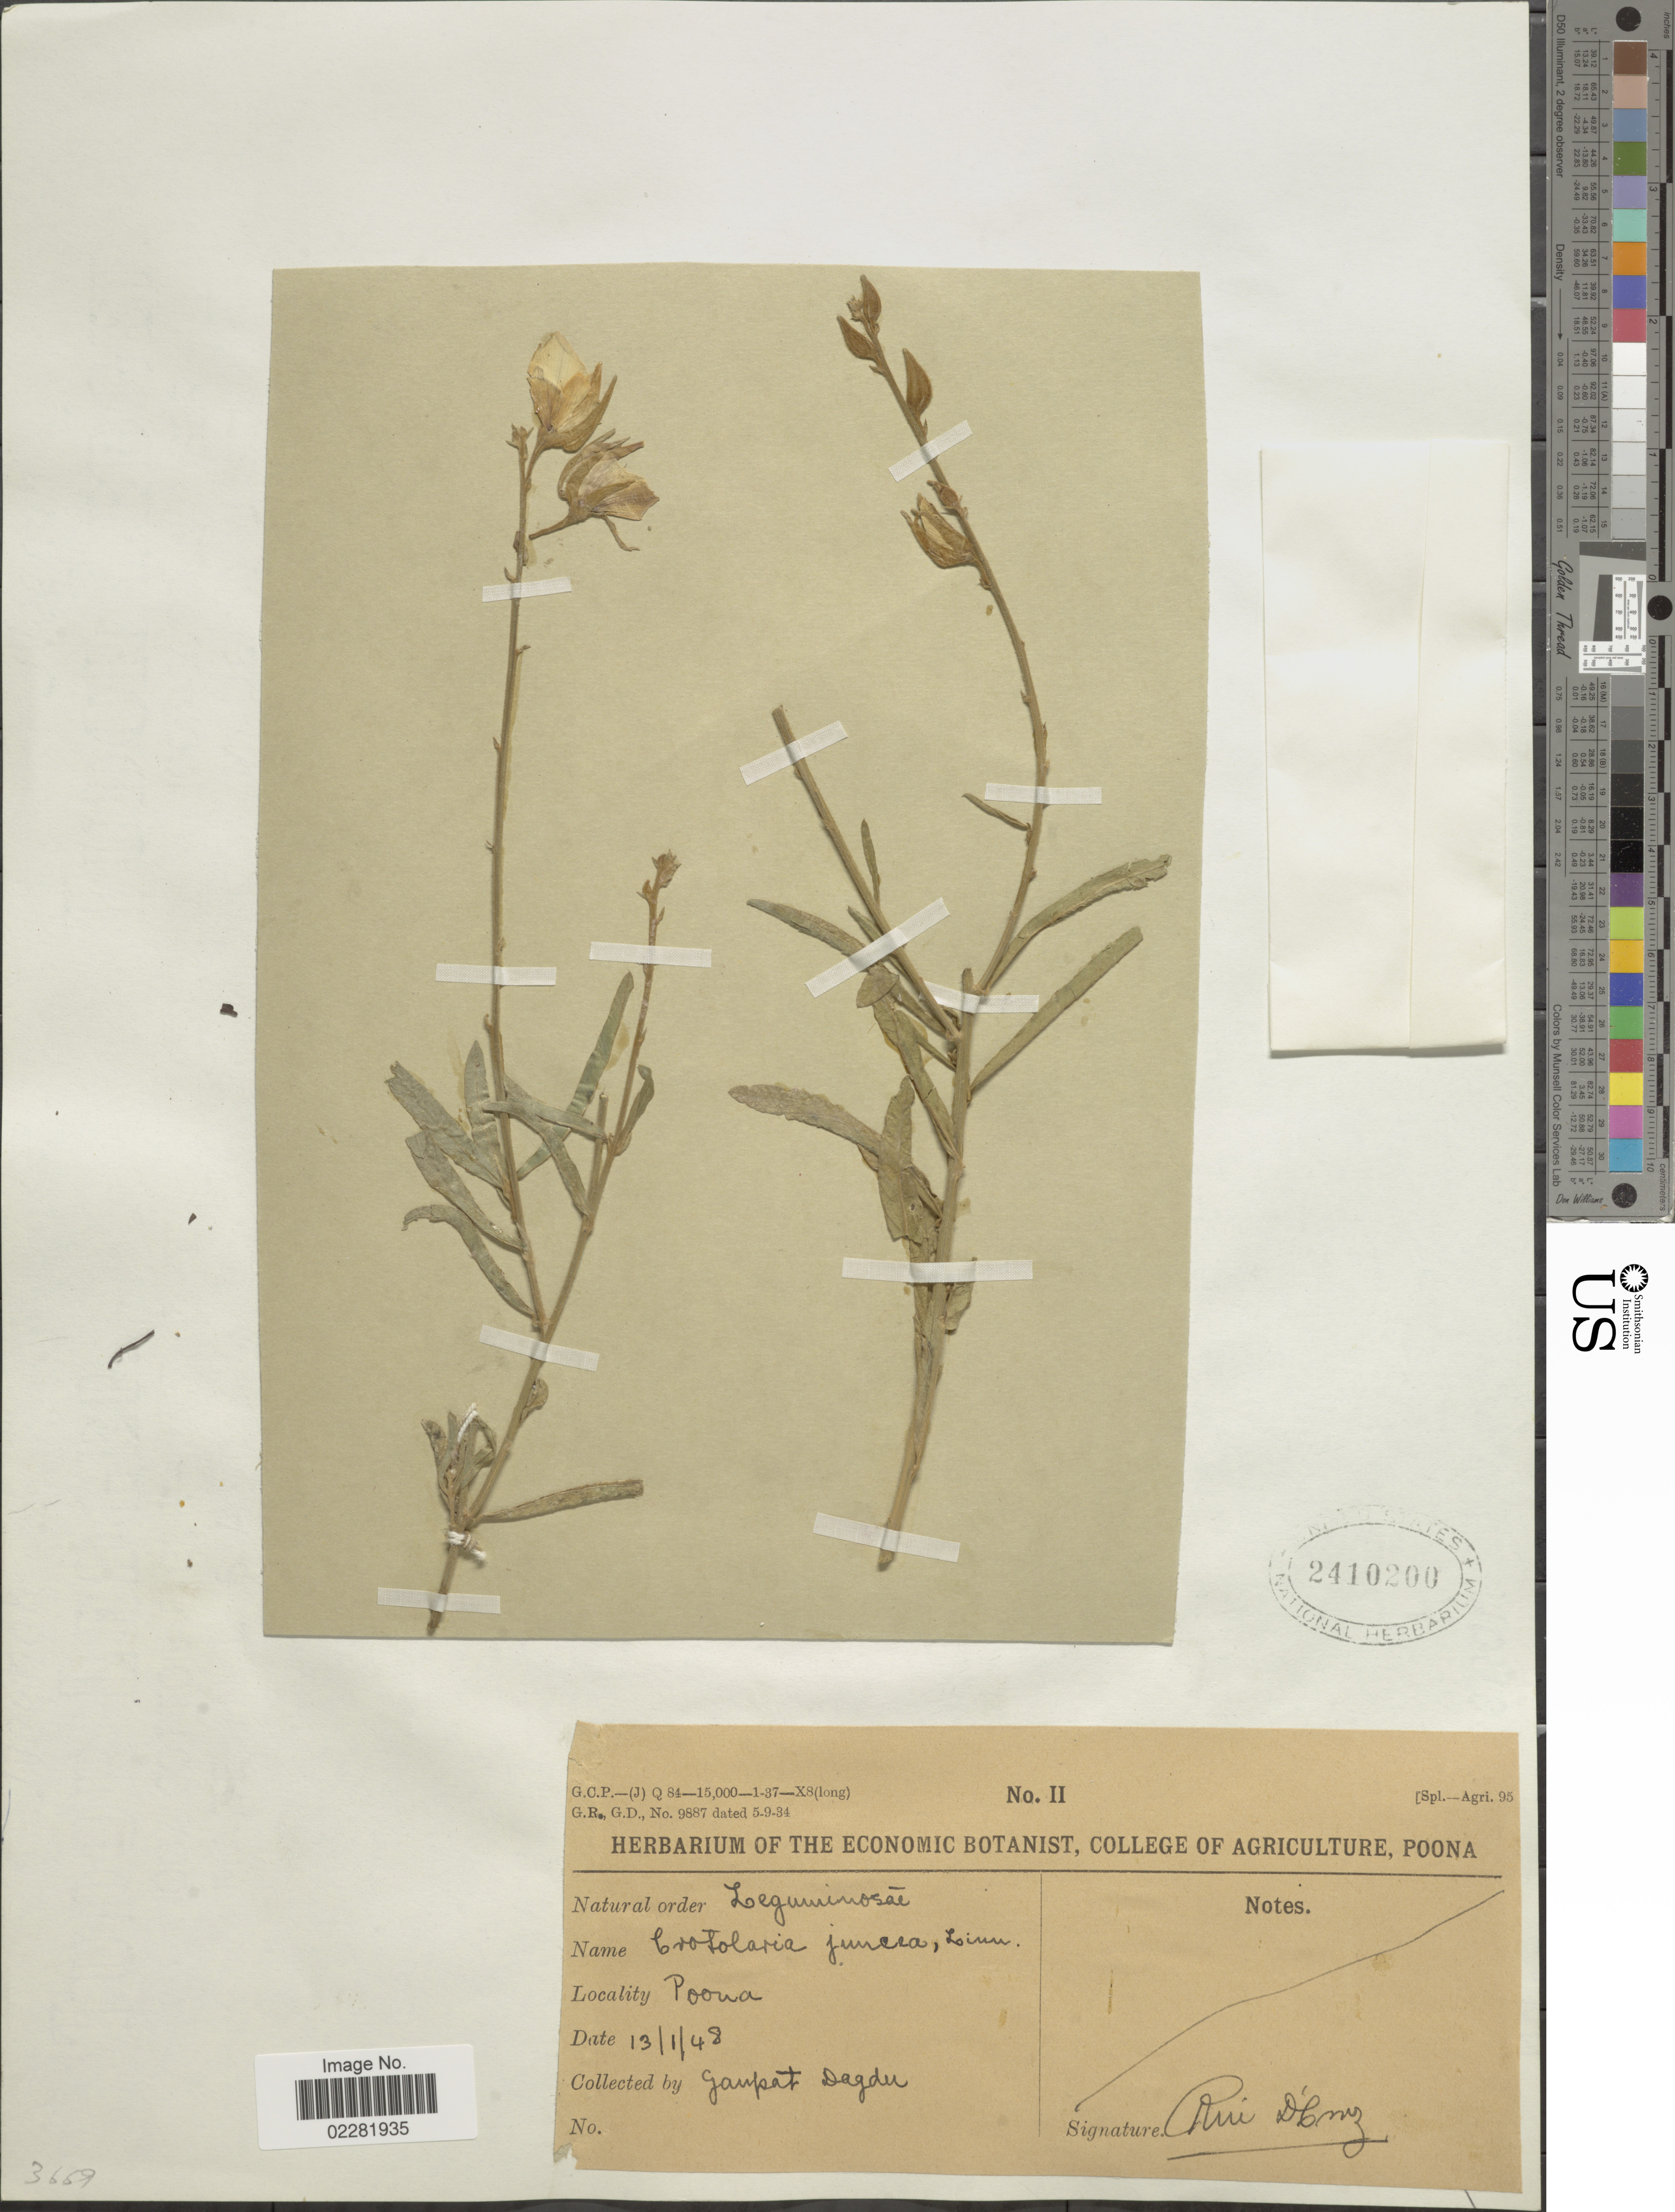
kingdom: Plantae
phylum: Tracheophyta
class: Magnoliopsida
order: Fabales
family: Fabaceae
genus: Crotalaria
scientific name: Crotalaria juncea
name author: L.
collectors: G. Dagdu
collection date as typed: Transcribed d/m/y: 13/1/48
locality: Poona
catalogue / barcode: US 2410200